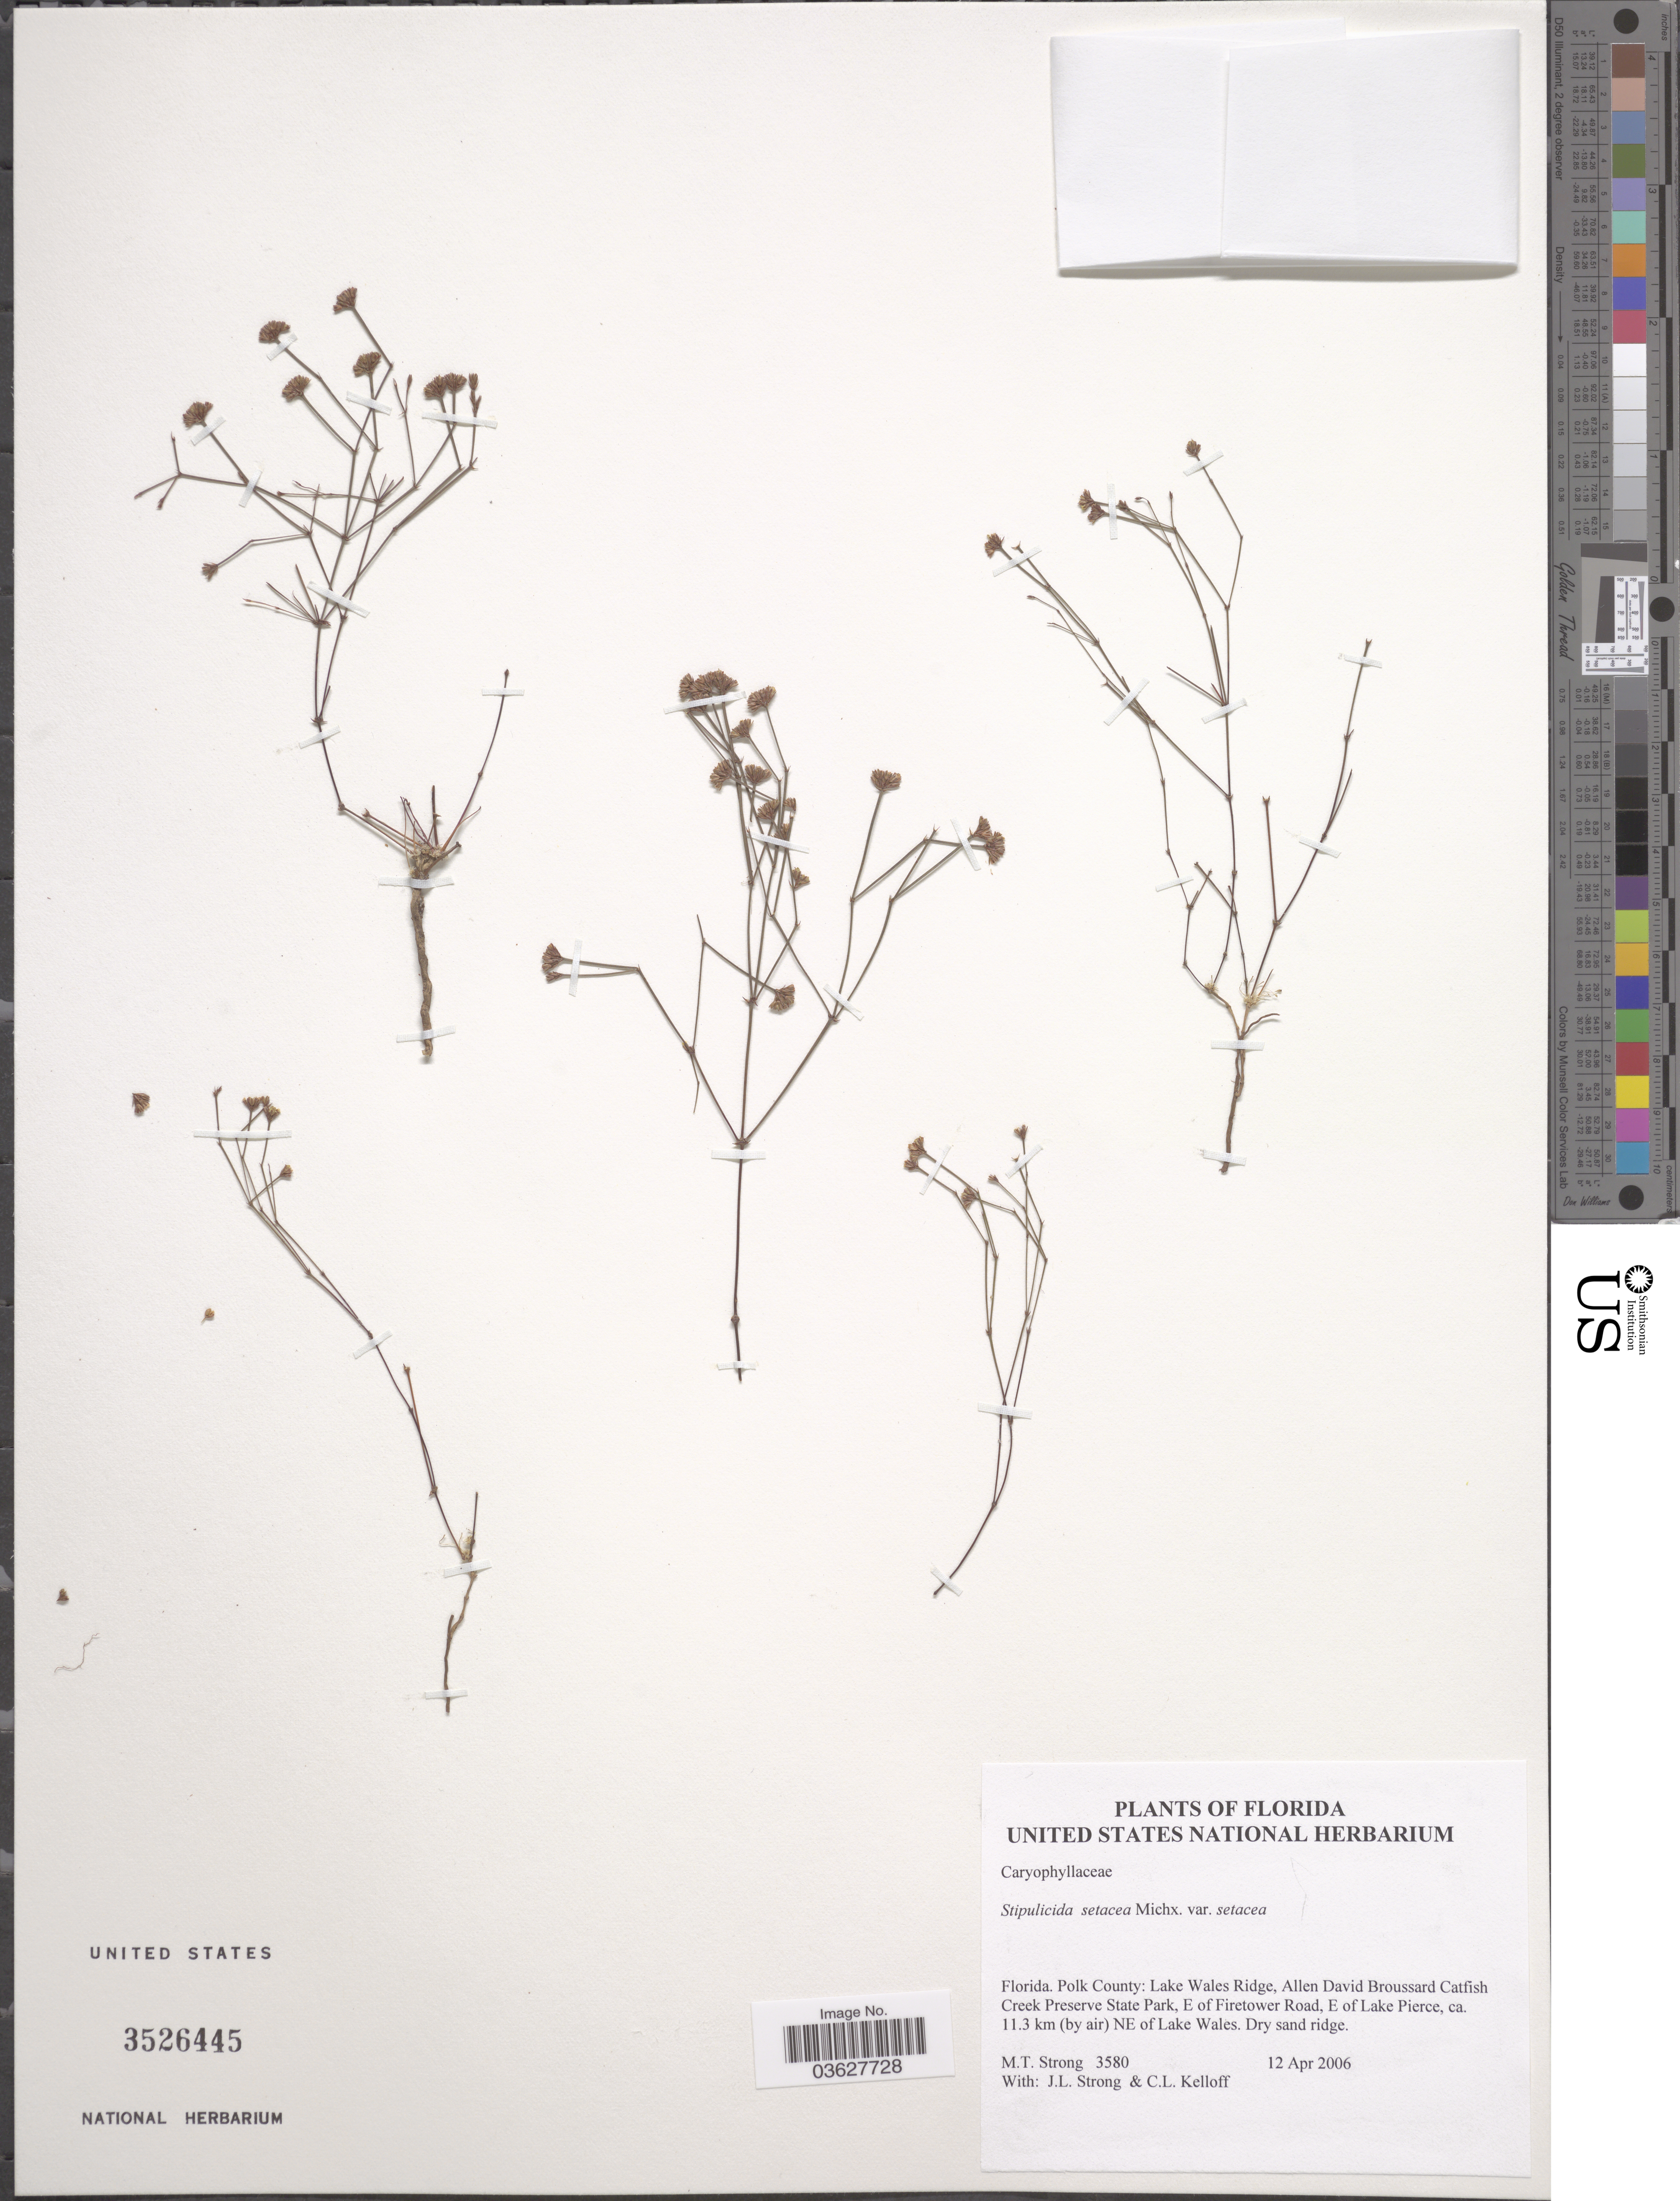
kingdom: Plantae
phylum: Tracheophyta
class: Magnoliopsida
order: Caryophyllales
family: Caryophyllaceae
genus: Stipulicida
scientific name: Stipulicida setacea var. setacea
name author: Michx.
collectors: M. T. Strong, J. L. Strong & C. L. Kelloff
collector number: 3580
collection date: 2006-04-12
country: United States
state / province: Florida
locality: Polk County: Lake Wales Ridge, Allen David Broussard Catfish Creek Preserve State Park, E of Firetower Road, E of Lake Pierce, ca. 11.3 km (by air) NE of Lake Wales.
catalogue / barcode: US 3526445